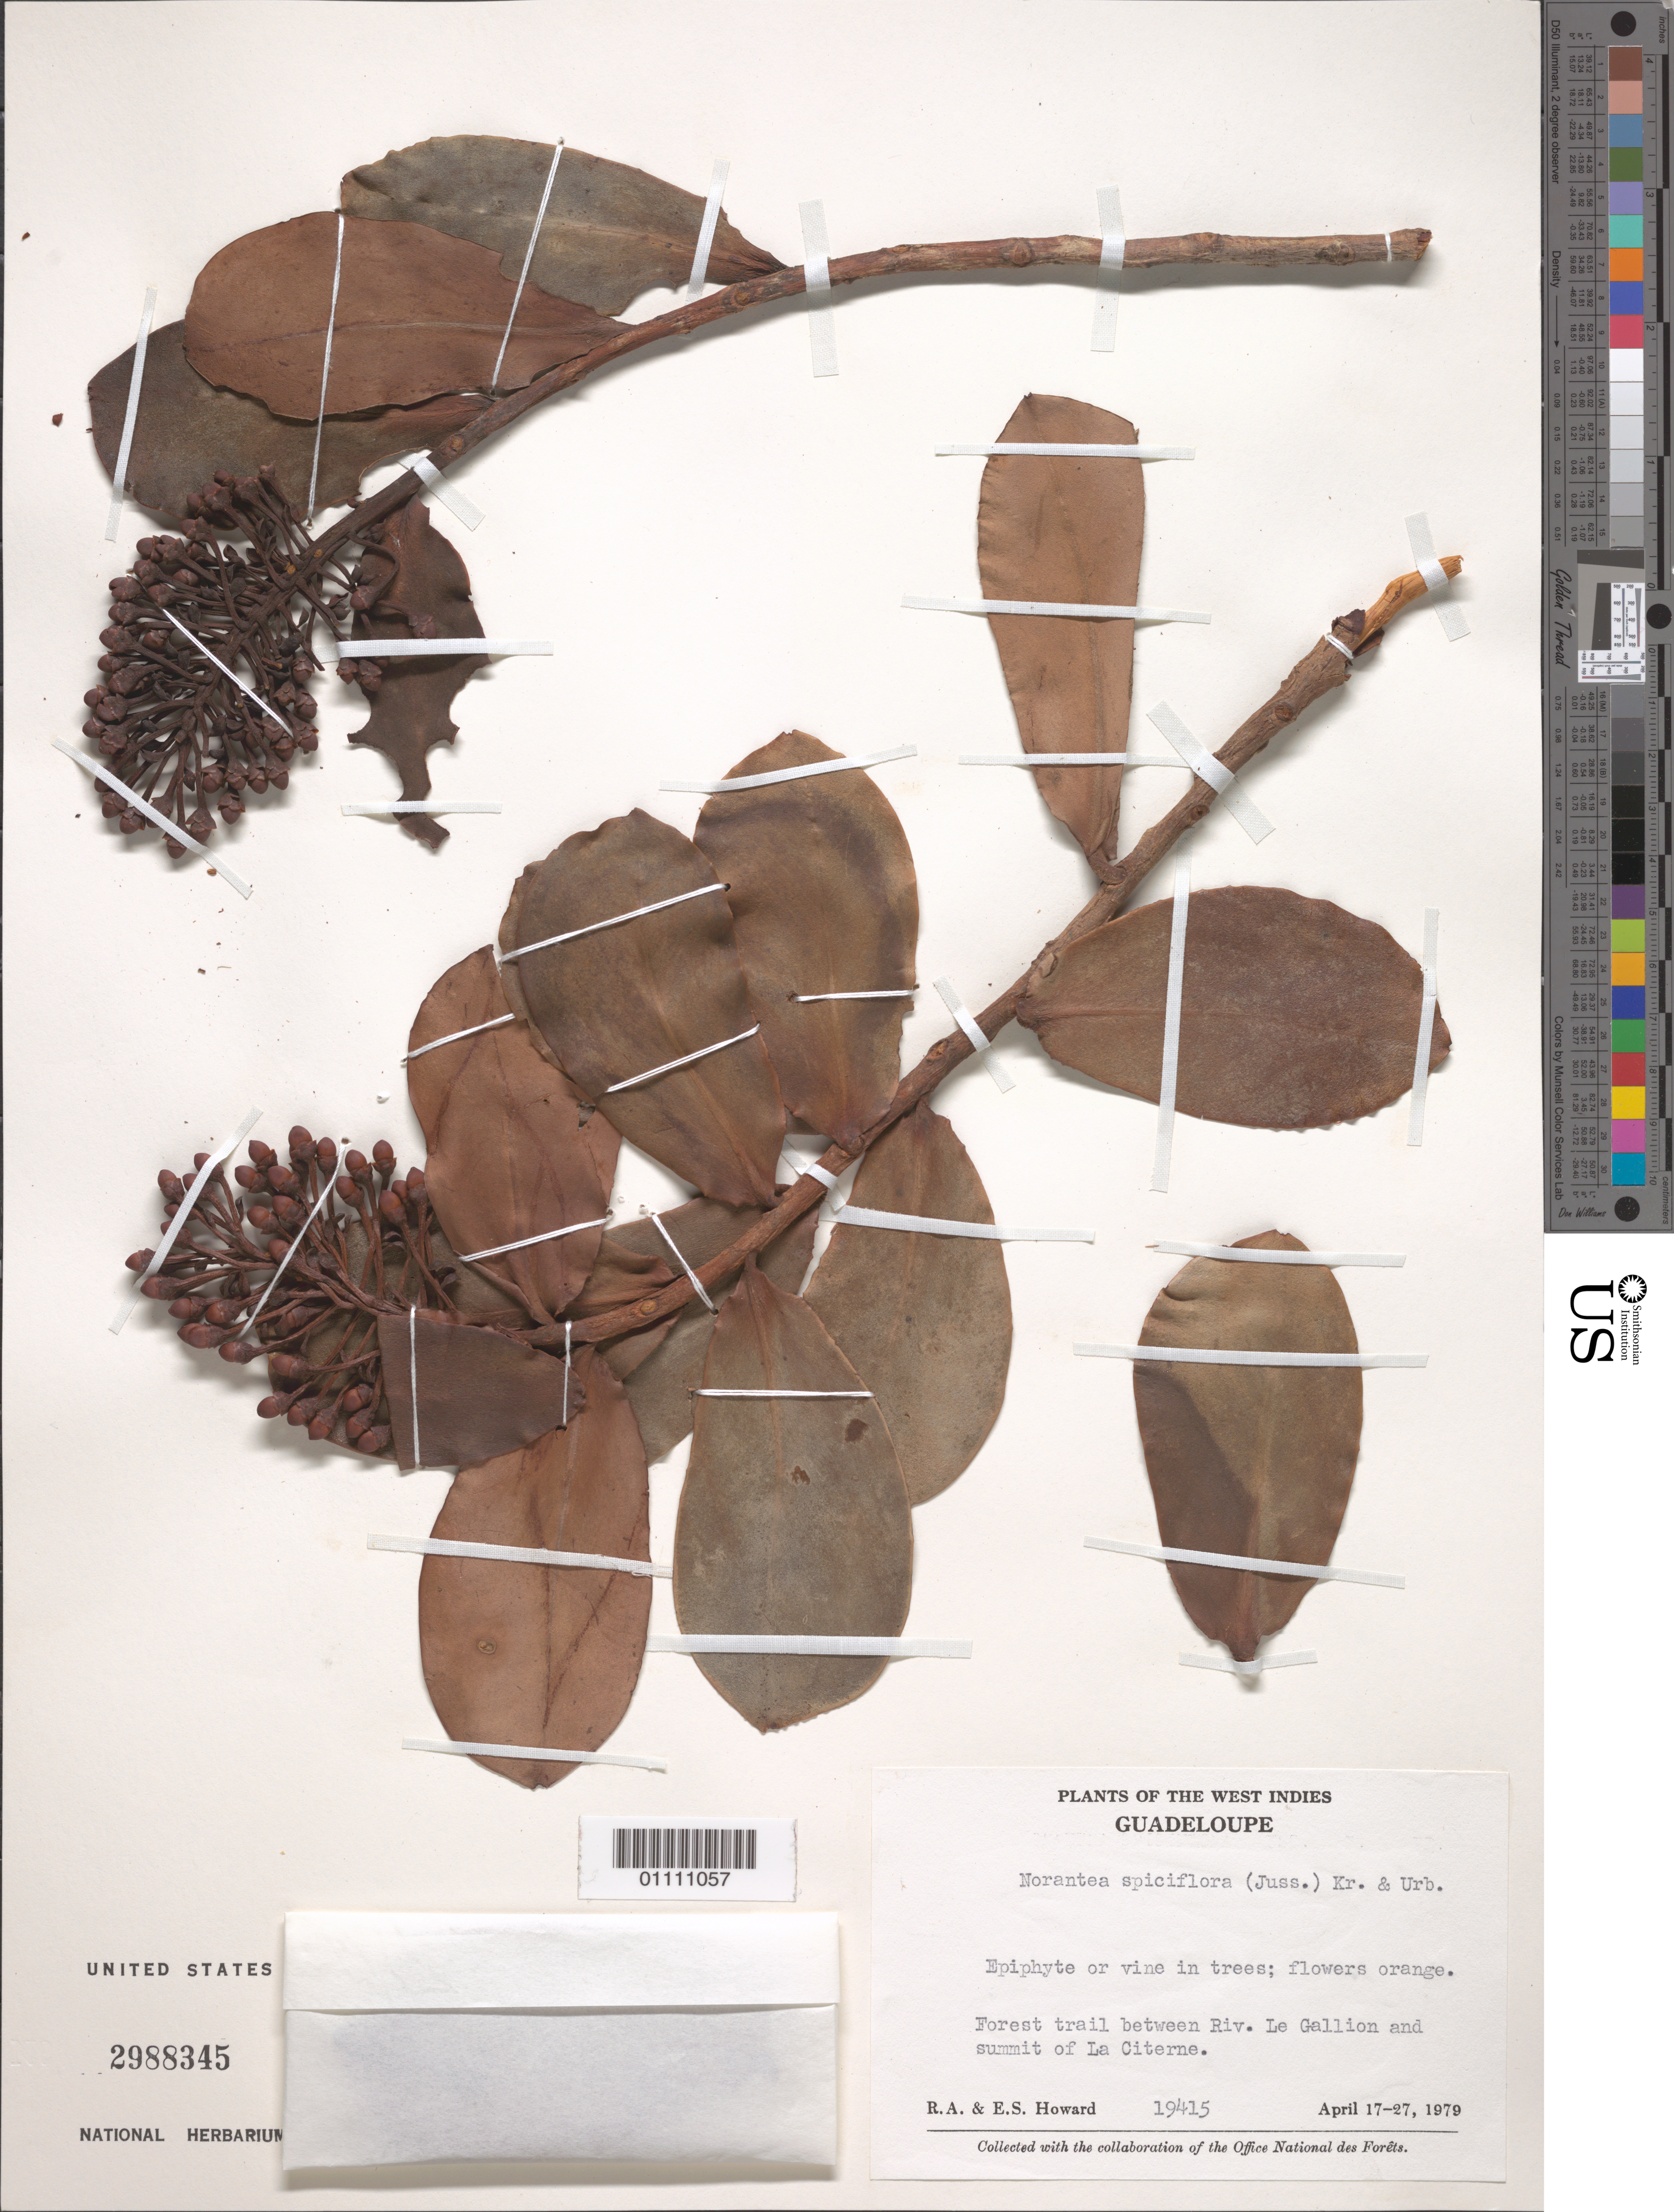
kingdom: Plantae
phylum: Tracheophyta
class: Magnoliopsida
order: Ericales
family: Marcgraviaceae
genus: Schwartzia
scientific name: Schwartzia spiciflora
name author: (Juss.) Bedell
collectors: R. A. Howard & E. S. Howard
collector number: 19415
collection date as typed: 17 Apr 1979 to 27 Apr 1979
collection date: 1979-04-17/1979-04-27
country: Guadeloupe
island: Basse Terre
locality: Forest trail between River Le Gallion and summit of La Citerne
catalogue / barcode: US 2988345